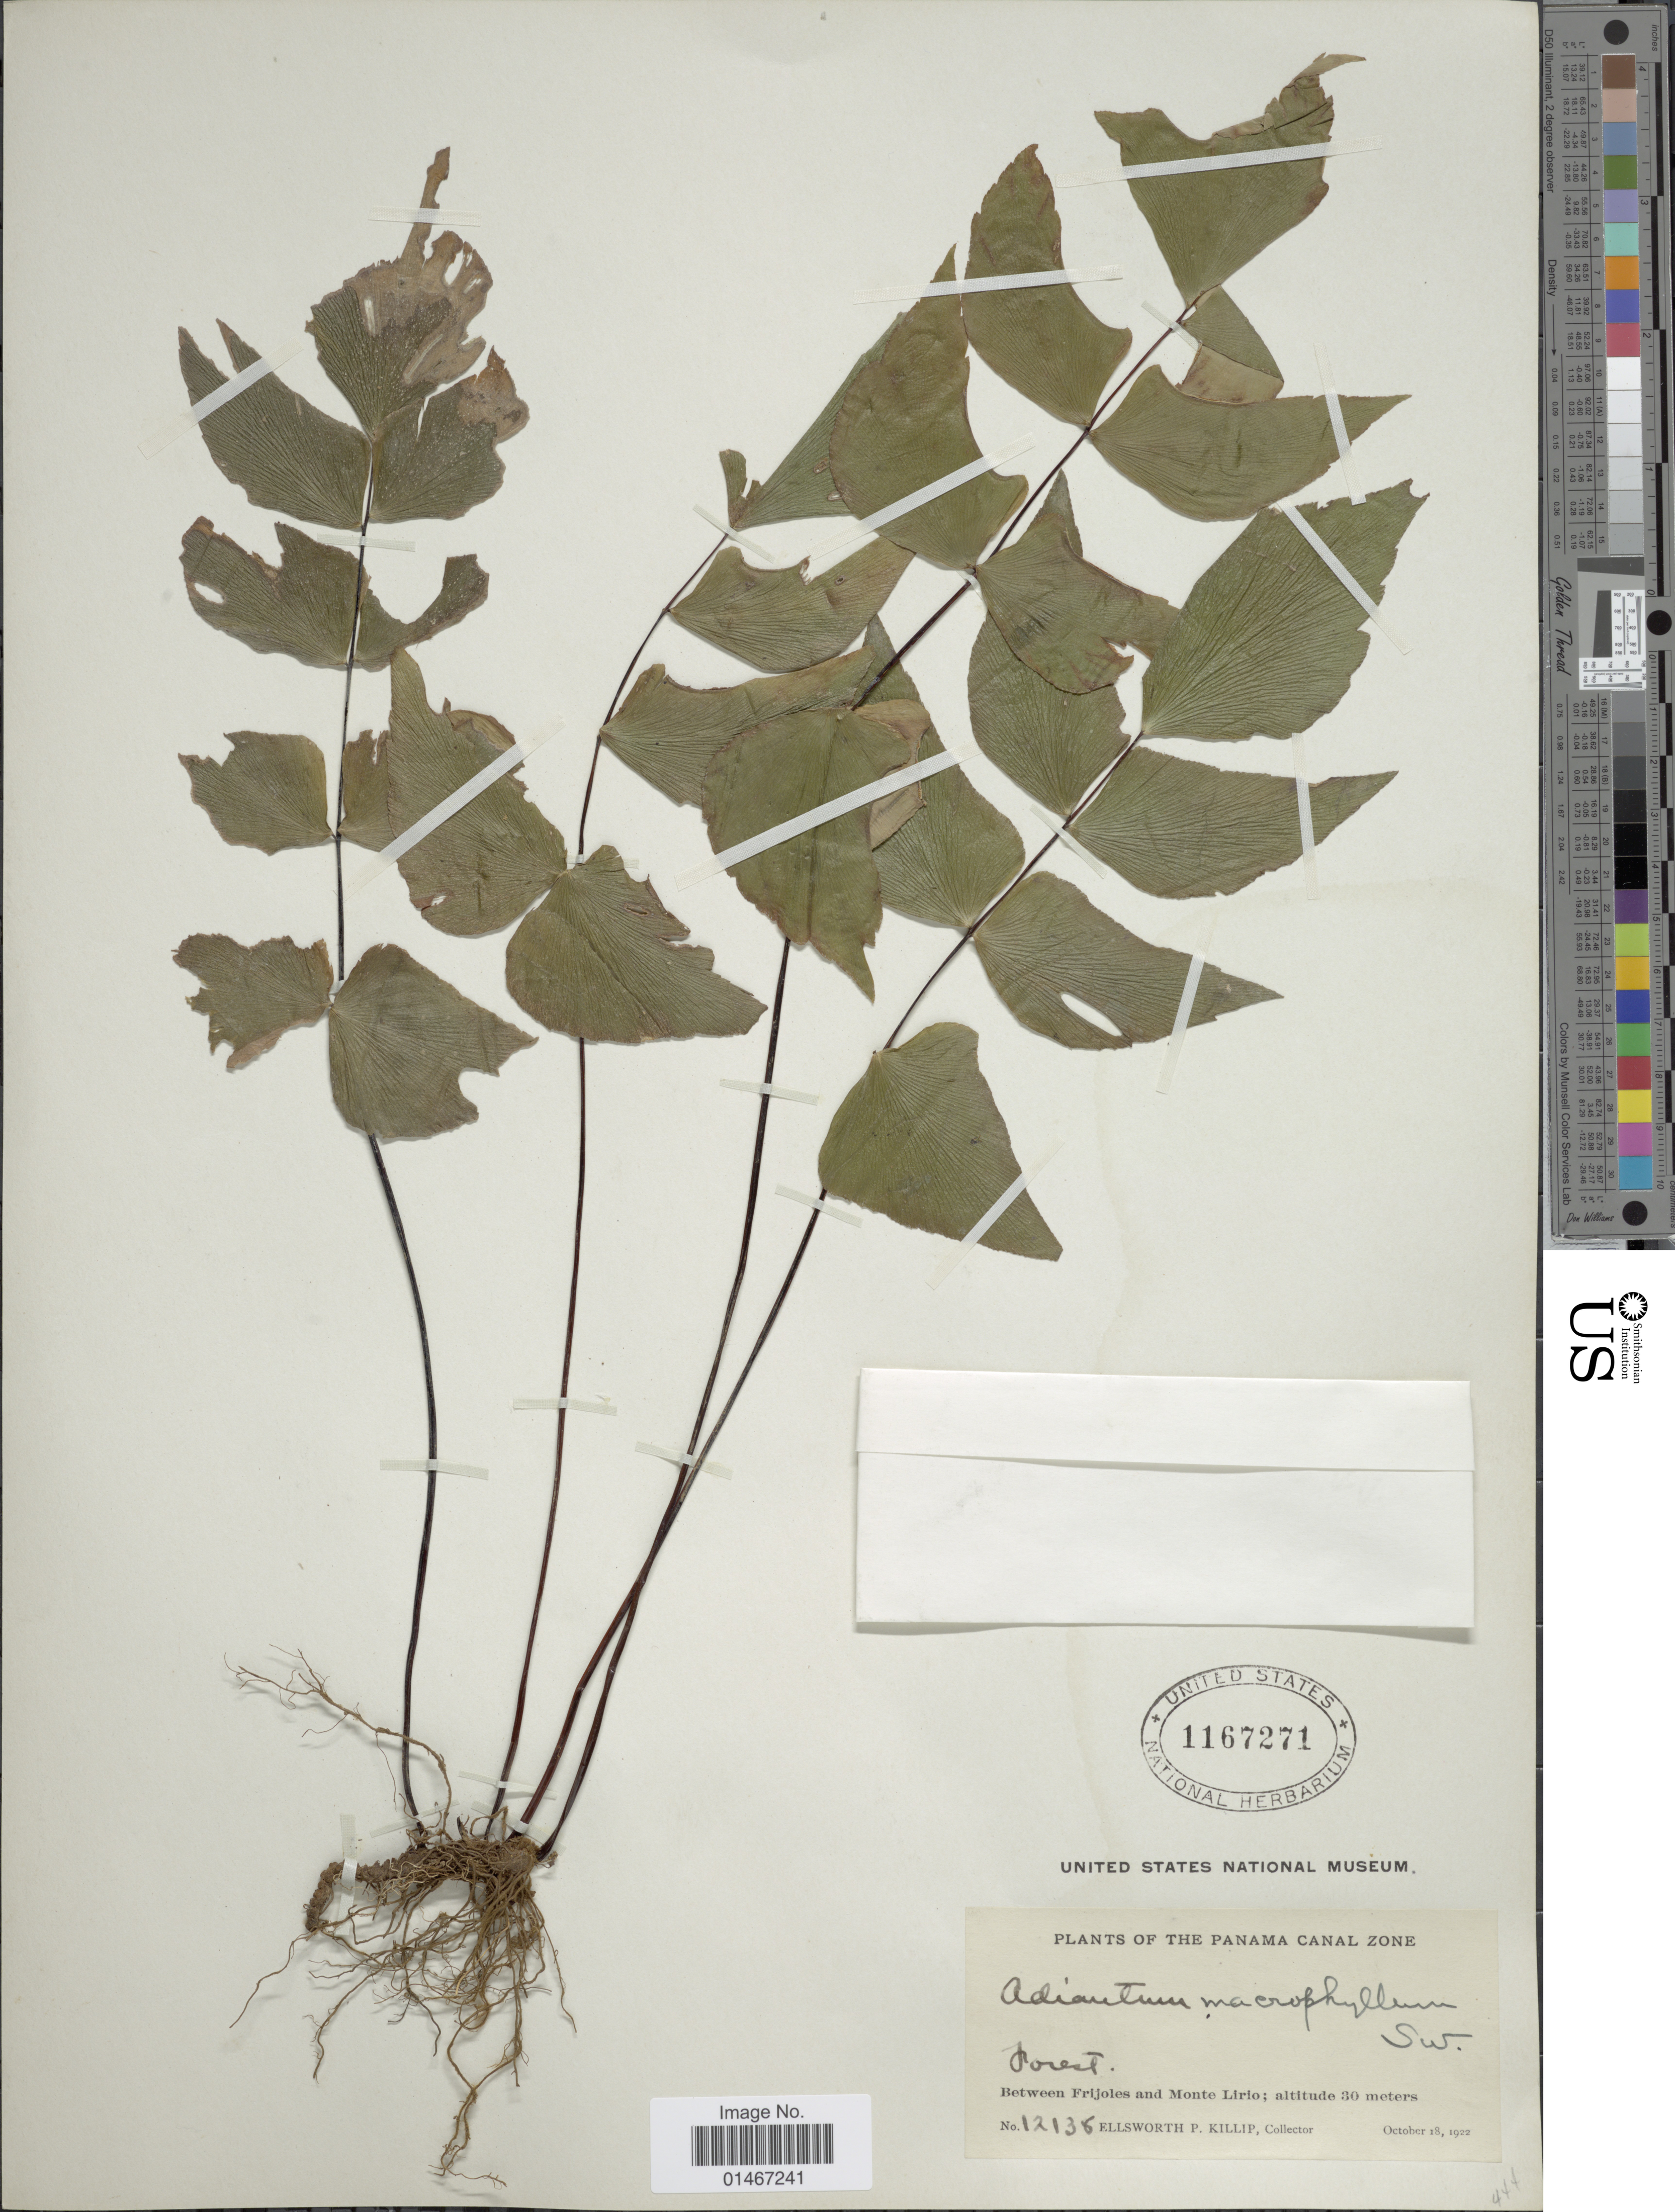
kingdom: Plantae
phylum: Tracheophyta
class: Polypodiopsida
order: Polypodiales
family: Pteridaceae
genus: Adiantum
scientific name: Adiantum macrophyllum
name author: Sw.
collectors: E. P. Killip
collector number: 12136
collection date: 1922-10-18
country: Panama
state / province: Colón / Panamá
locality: The Panama Canal Zone. Between Frijoles and Monte Lirio.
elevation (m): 30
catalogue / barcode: US 1167271